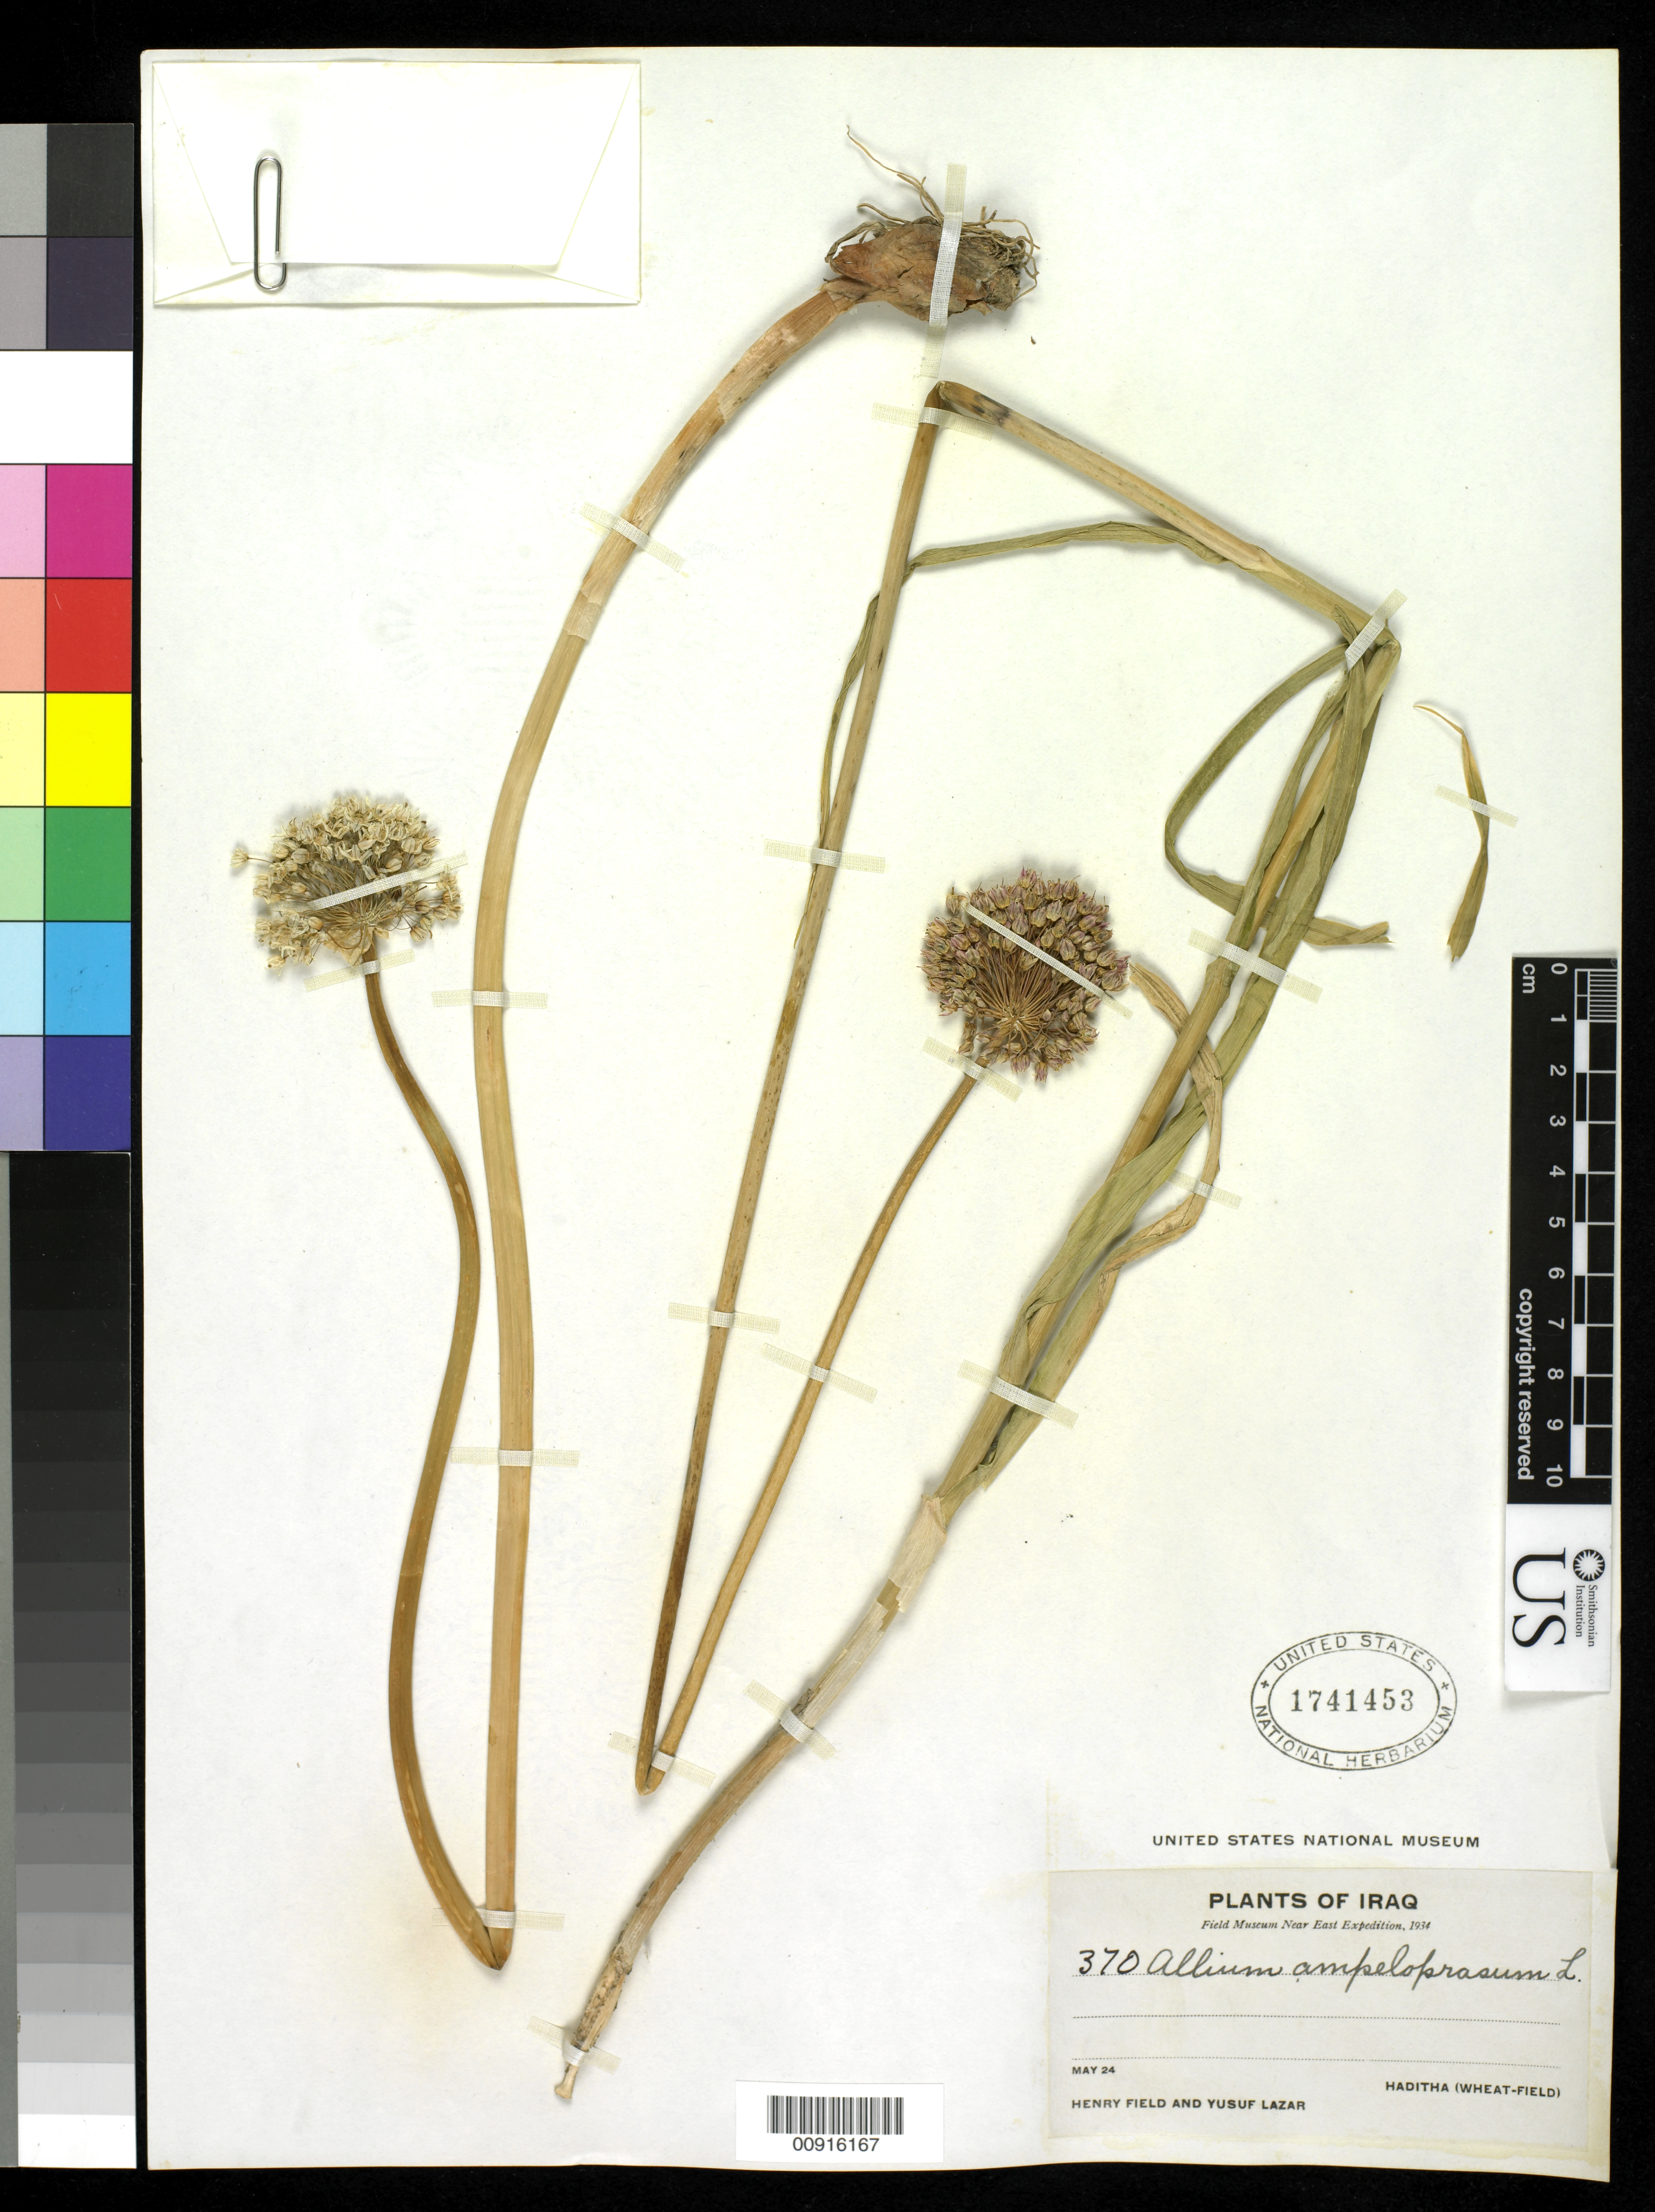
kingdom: Plantae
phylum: Tracheophyta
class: Liliopsida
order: Asparagales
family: Amaryllidaceae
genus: Allium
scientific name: Allium ampeloprasum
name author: L.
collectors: H. Field & Y. Lazar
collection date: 1934-05-24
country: Iraq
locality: Haditha (Wheat-field)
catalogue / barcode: US 1741453